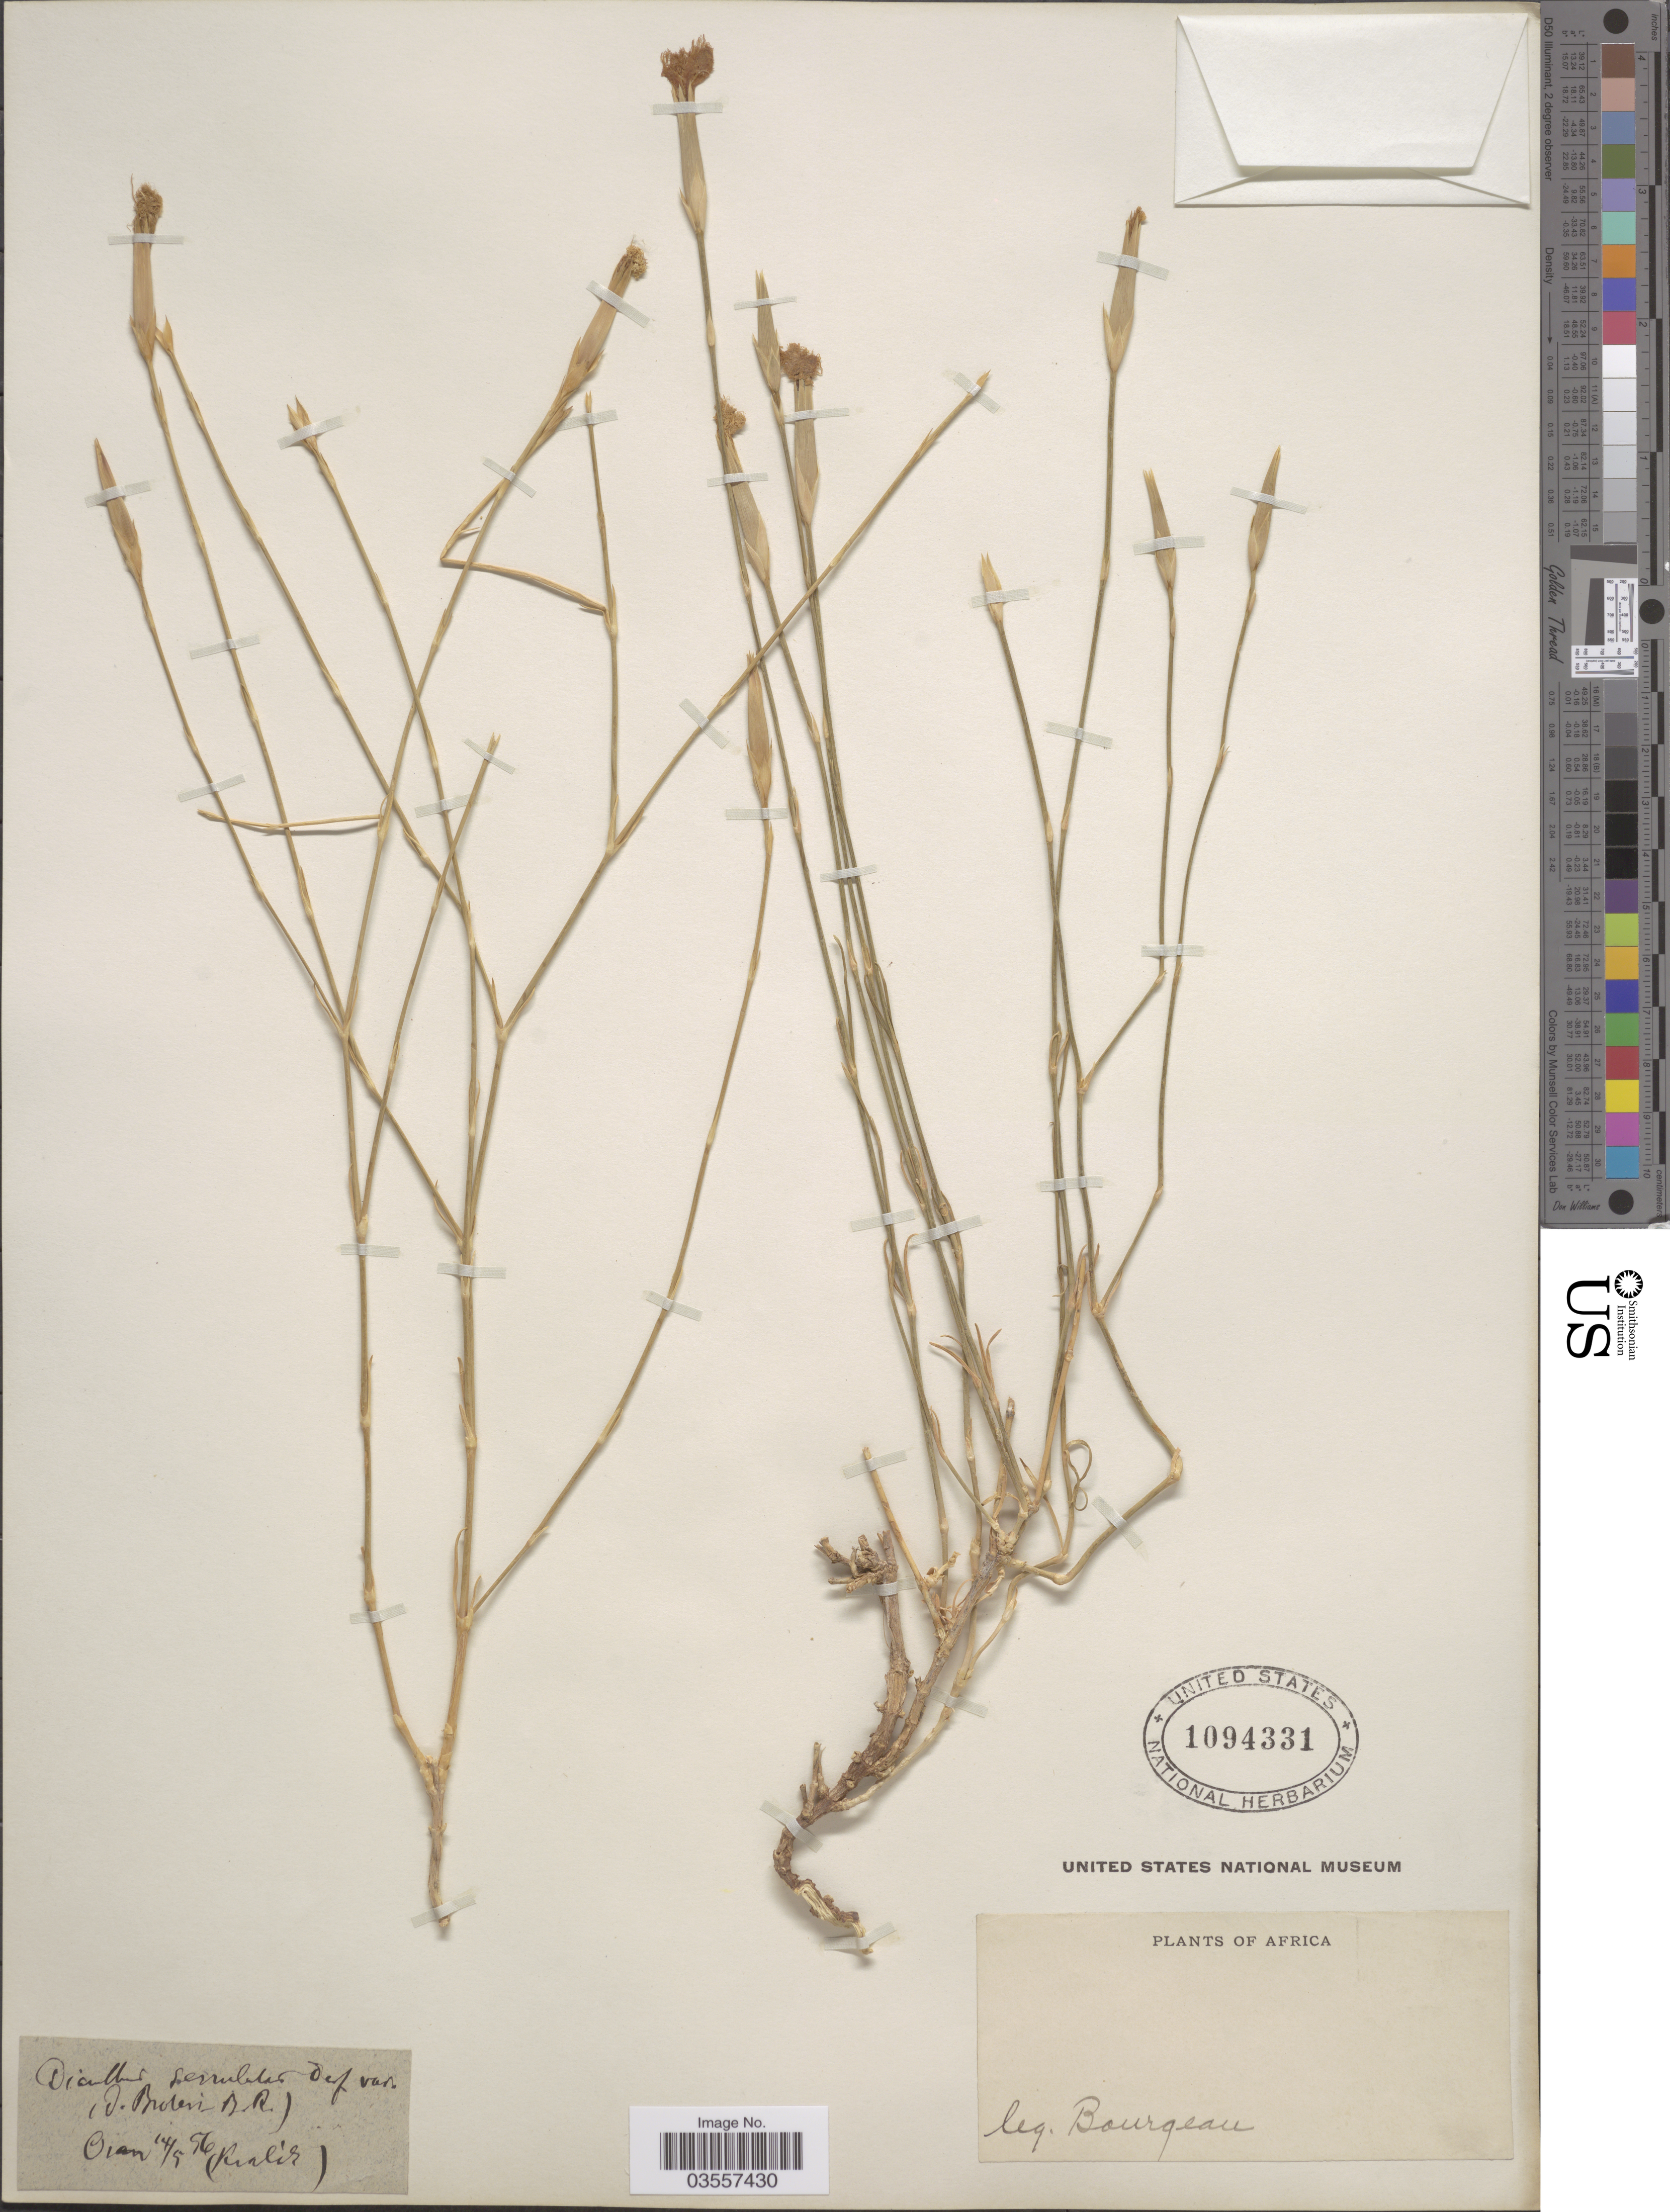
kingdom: Plantae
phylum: Tracheophyta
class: Magnoliopsida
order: Caryophyllales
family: Caryophyllaceae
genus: Dianthus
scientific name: Dianthus serrulatus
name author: Desf.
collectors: -. Bourgeau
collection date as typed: Transcribed d/m/y: 14/5/56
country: Algeria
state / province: Oran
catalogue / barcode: US 1094331